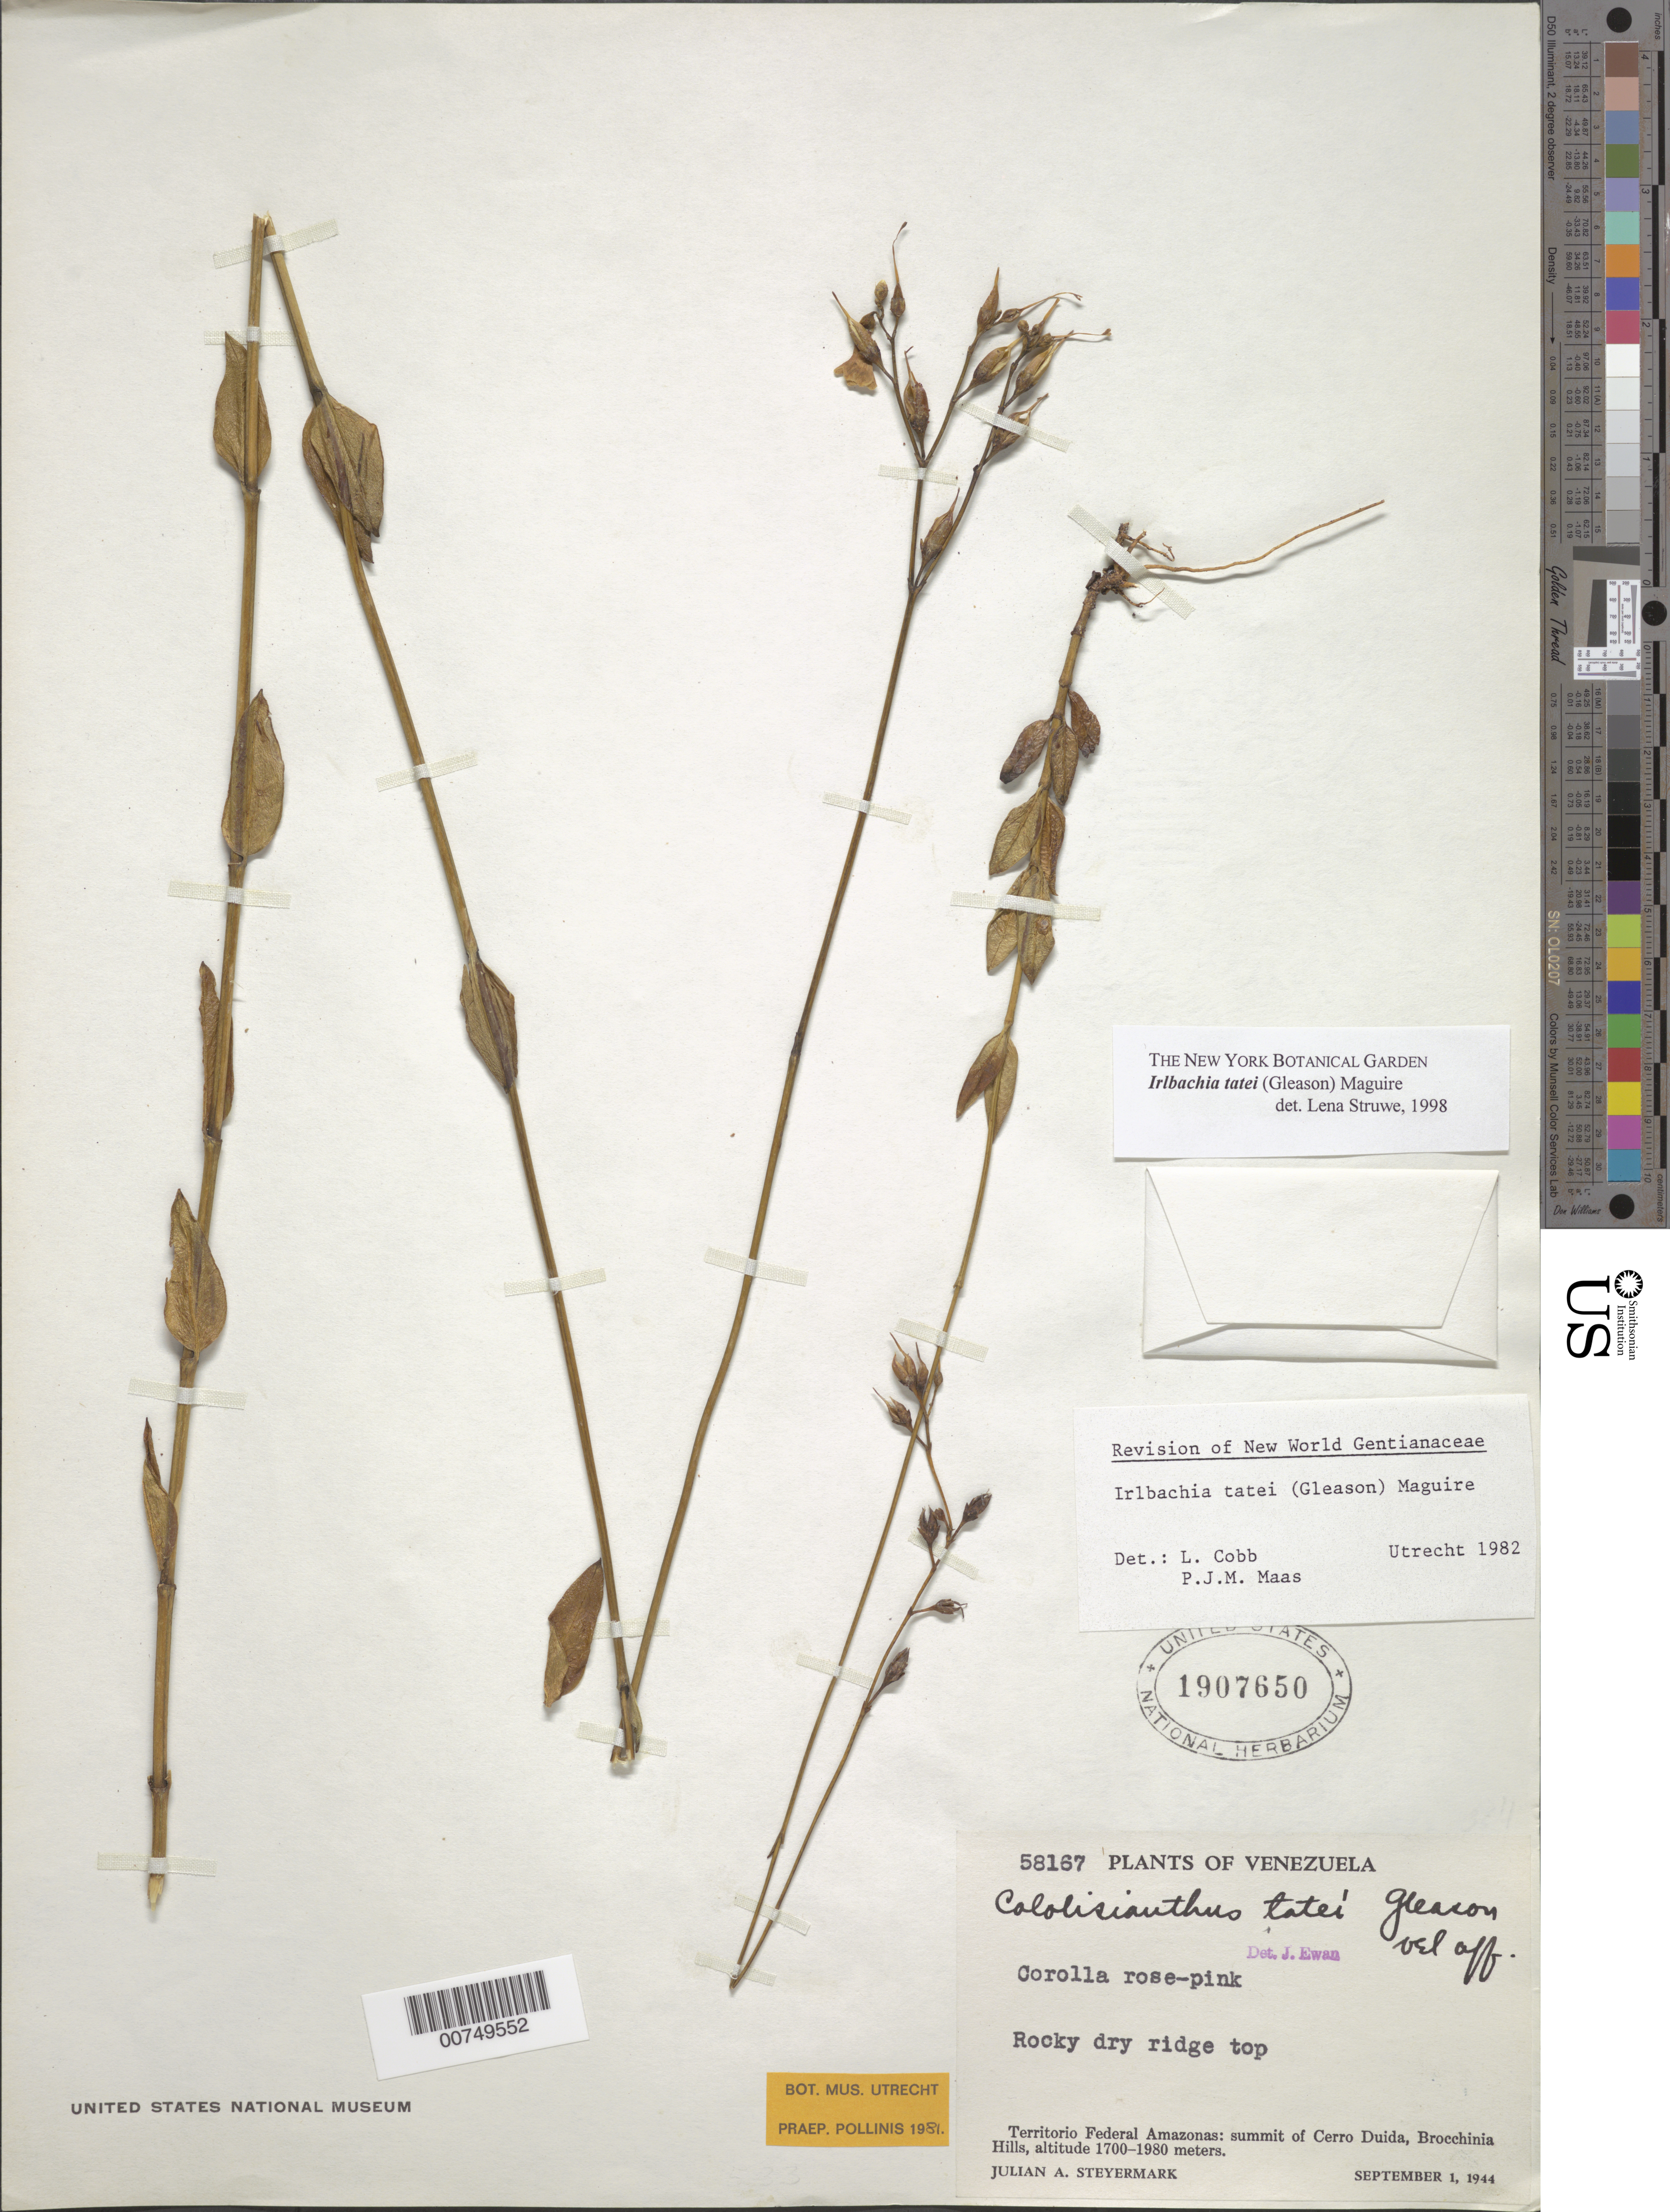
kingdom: Plantae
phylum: Tracheophyta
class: Magnoliopsida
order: Gentianales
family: Gentianaceae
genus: Irlbachia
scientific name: Irlbachia tatei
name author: (Gleason) Maguire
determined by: Struwe, L.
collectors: J. Steyermark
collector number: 58167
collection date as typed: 1-Sep-44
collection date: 1944-09-01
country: Venezuela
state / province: Amazonas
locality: Cerro Duida, summit, Brocchinia Hills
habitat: Rocky dry ridge top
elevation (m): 1700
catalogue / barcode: US 1907650